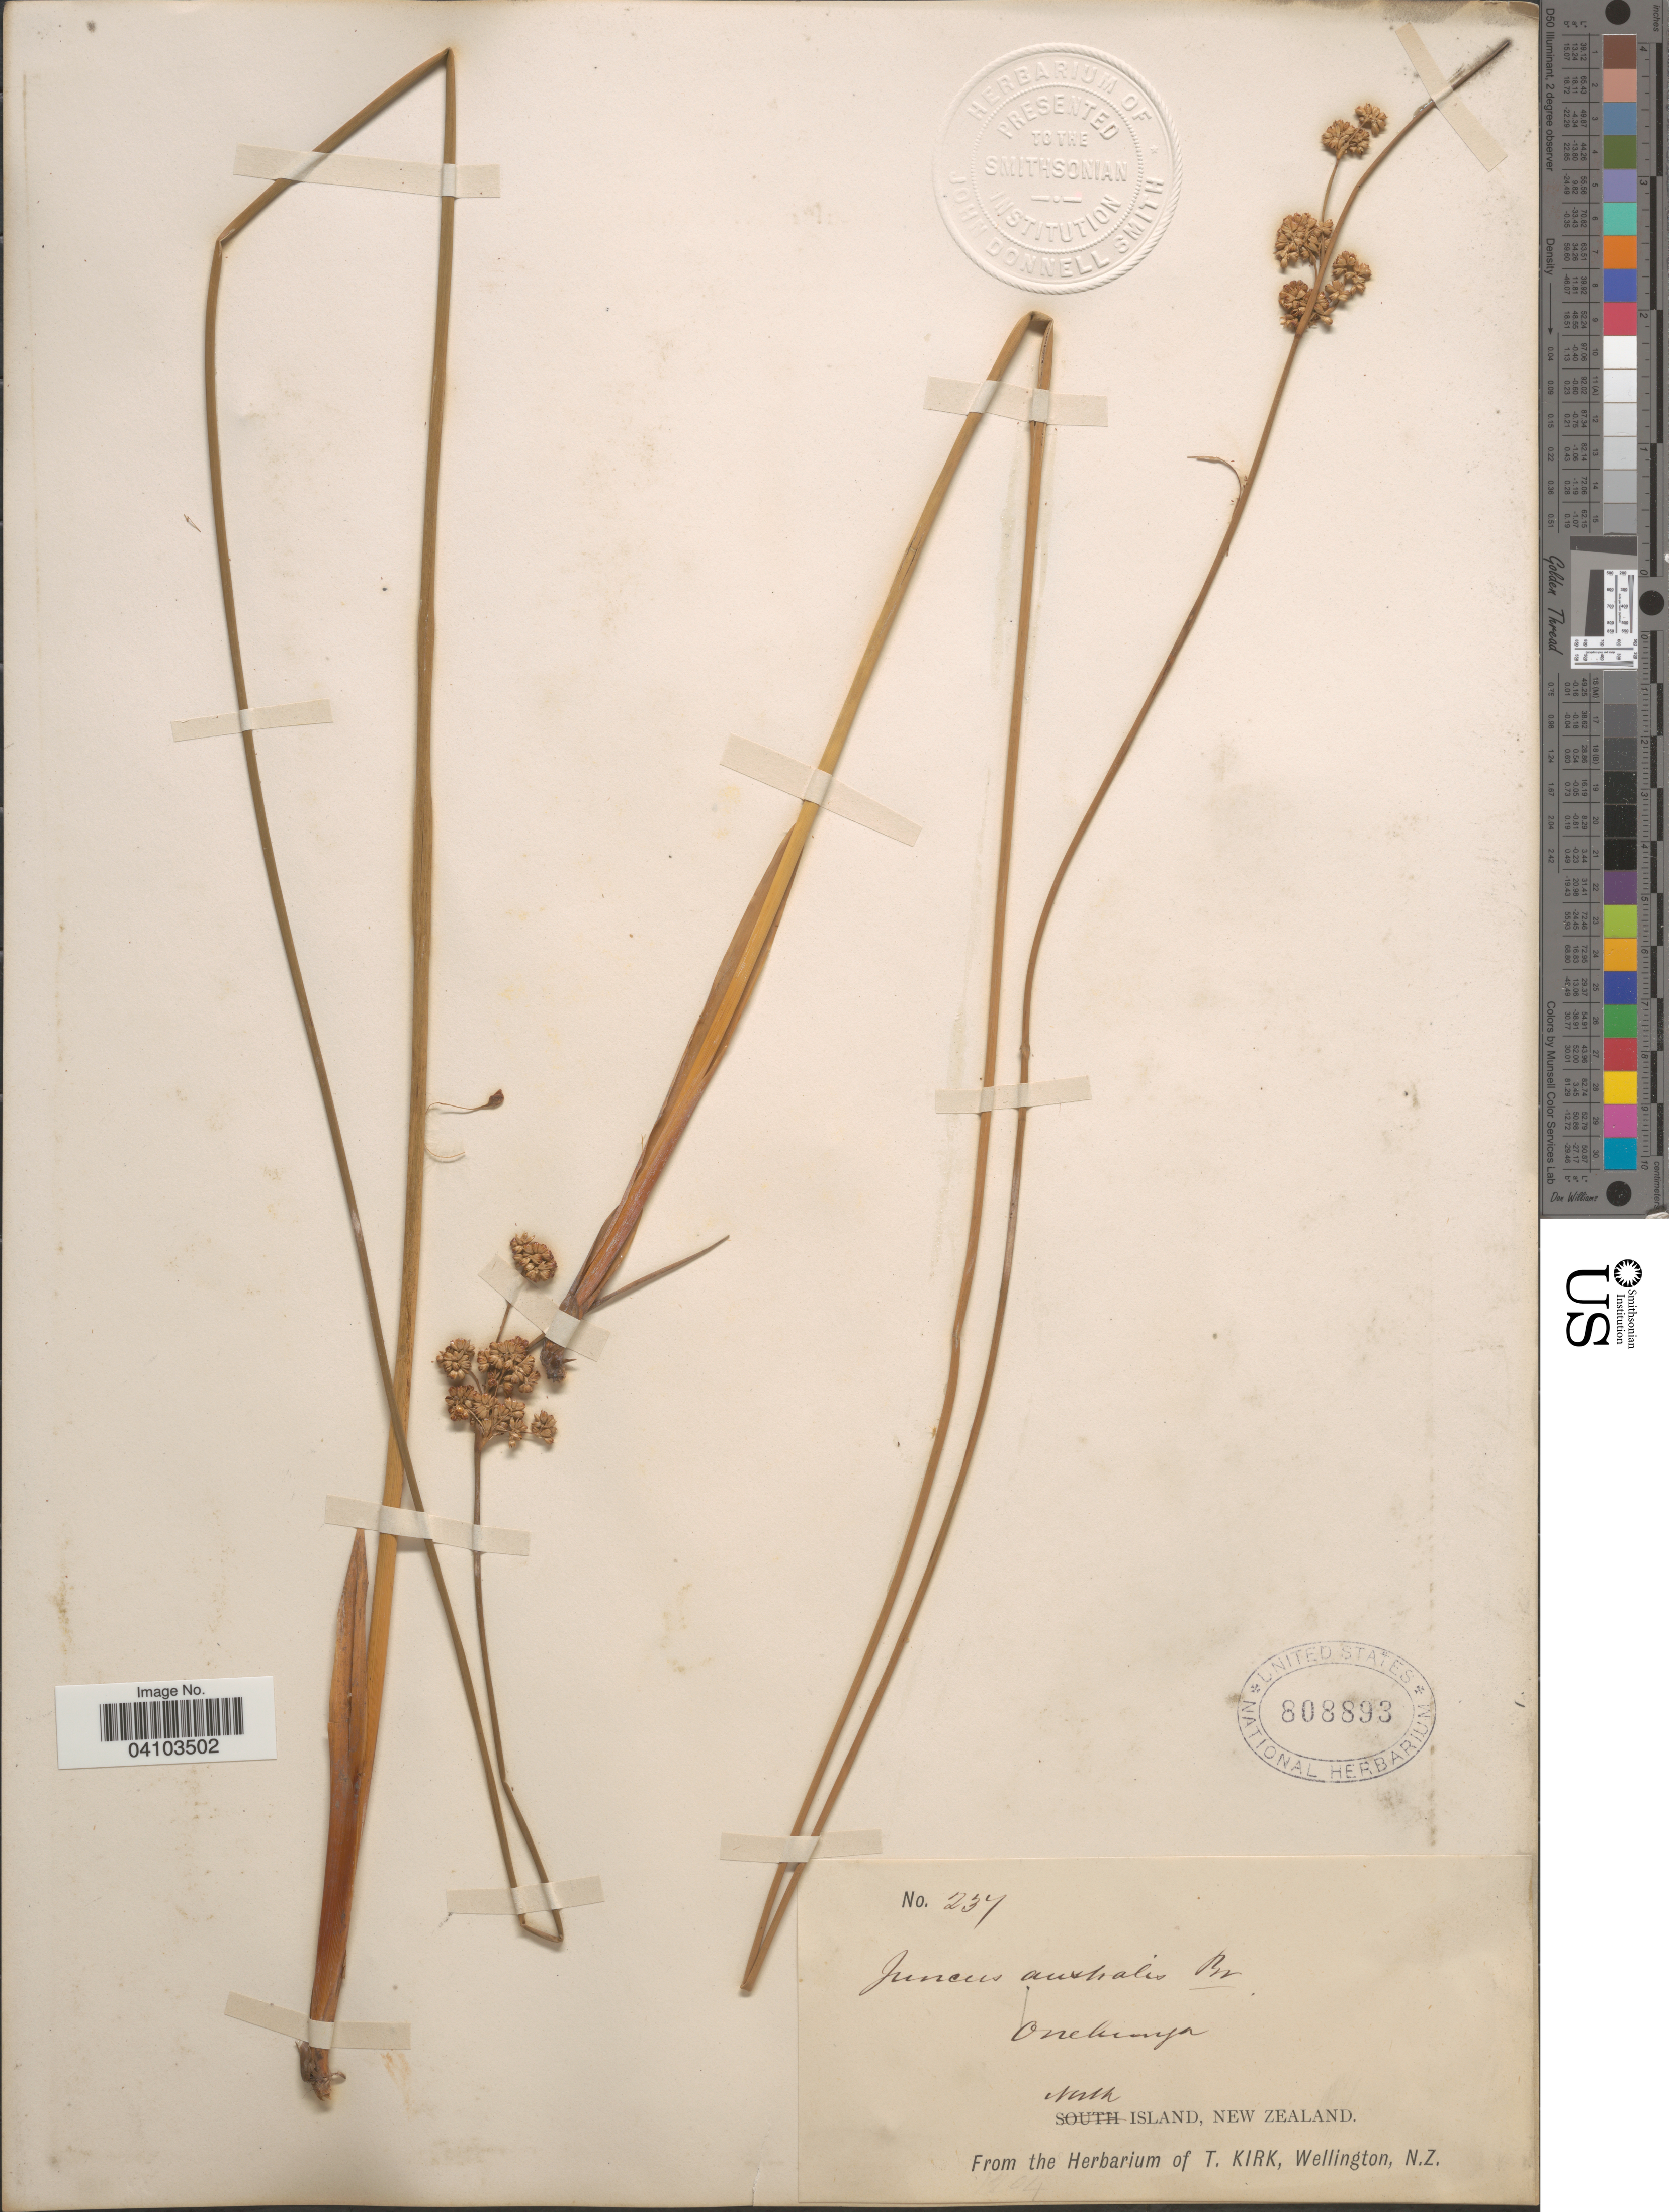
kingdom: Plantae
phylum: Tracheophyta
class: Liliopsida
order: Poales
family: Juncaceae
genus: Juncus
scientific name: Juncus vaginatus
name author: R. Br.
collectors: ex herb. T. Kirk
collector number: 237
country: New Zealand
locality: Onchump [interpreted]. North Island.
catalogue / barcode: US 808893